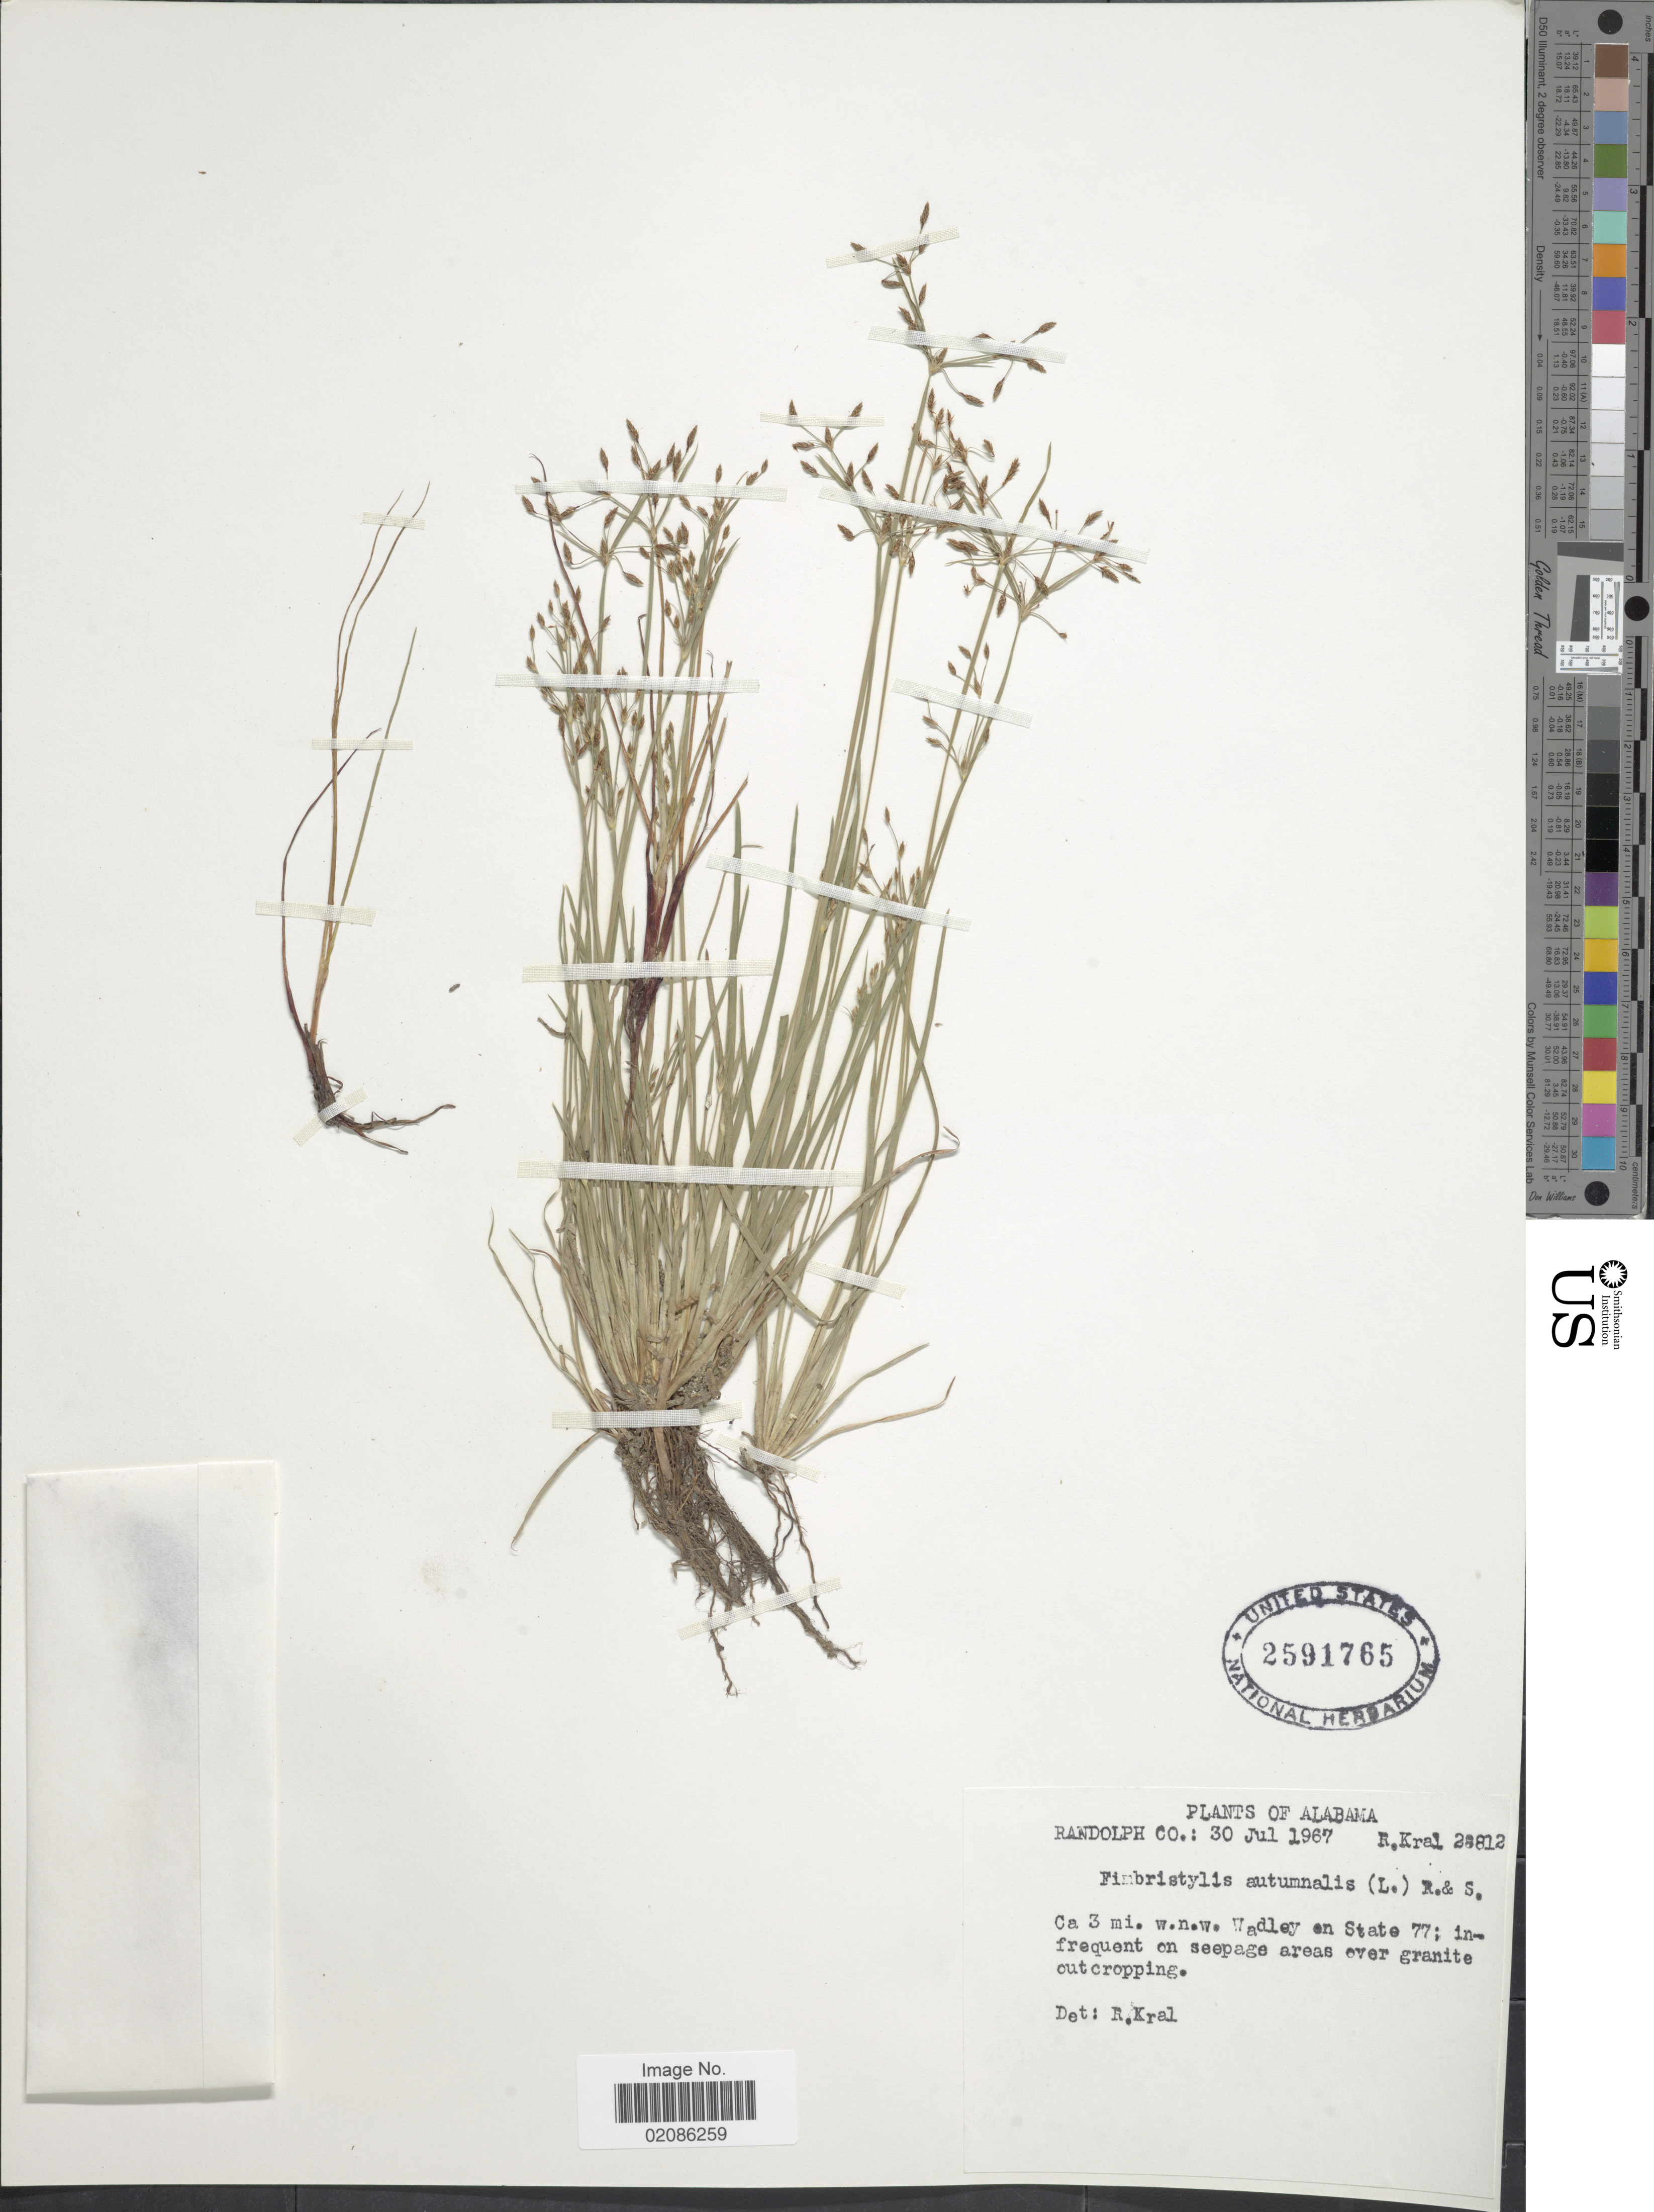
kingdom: Plantae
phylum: Tracheophyta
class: Liliopsida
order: Poales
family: Cyperaceae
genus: Fimbristylis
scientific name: Fimbristylis autumnalis (L.) Roem. & Schult.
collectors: R. Kral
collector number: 28812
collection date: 1967-07-30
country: United States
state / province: Alabama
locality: Randolph Co, Ca 3 mi w.n.w. Wadley on State 77; infrequent on seepage areas over granite outcropping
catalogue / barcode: US 2591765